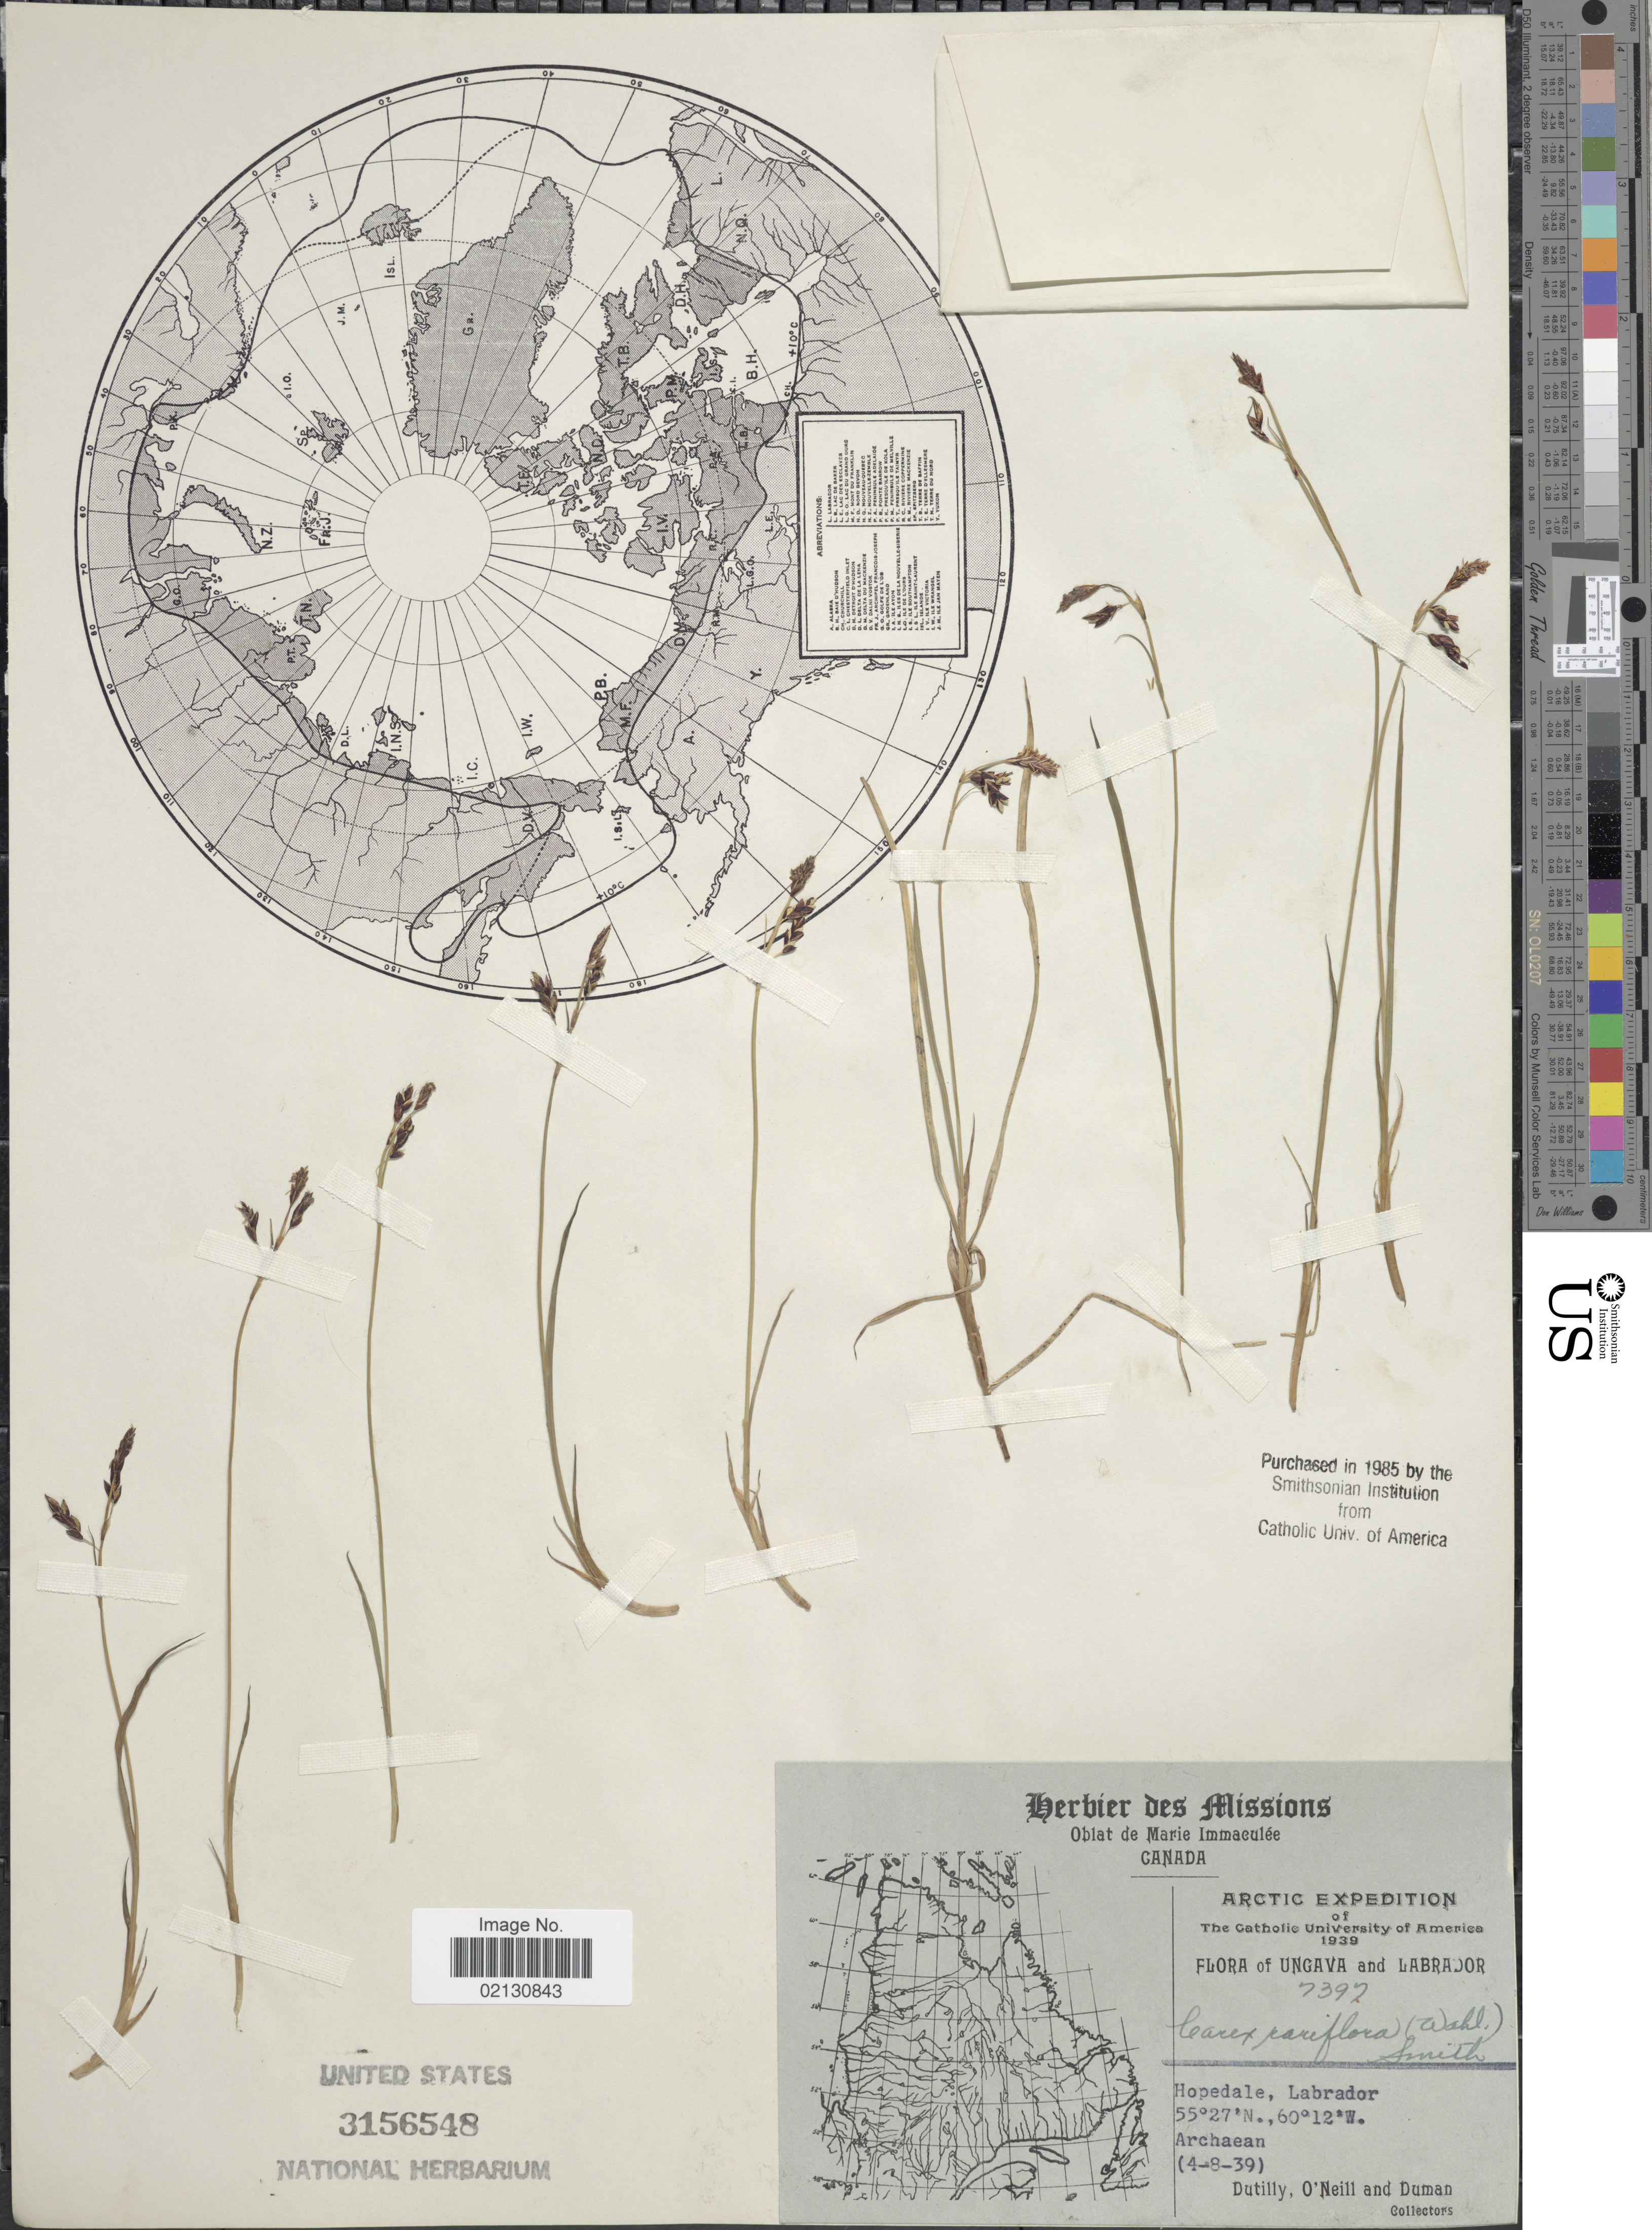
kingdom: Plantae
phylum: Tracheophyta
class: Liliopsida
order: Poales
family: Cyperaceae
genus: Carex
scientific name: Carex rariflora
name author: (Wahlenb.) Sm.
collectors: -. Dutilly, O' Neill & -. Duman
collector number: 7392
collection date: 1939-08-04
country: Canada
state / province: Newfoundland and Labrador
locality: Arctic. Hopedale, Labrador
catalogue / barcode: US 3156548